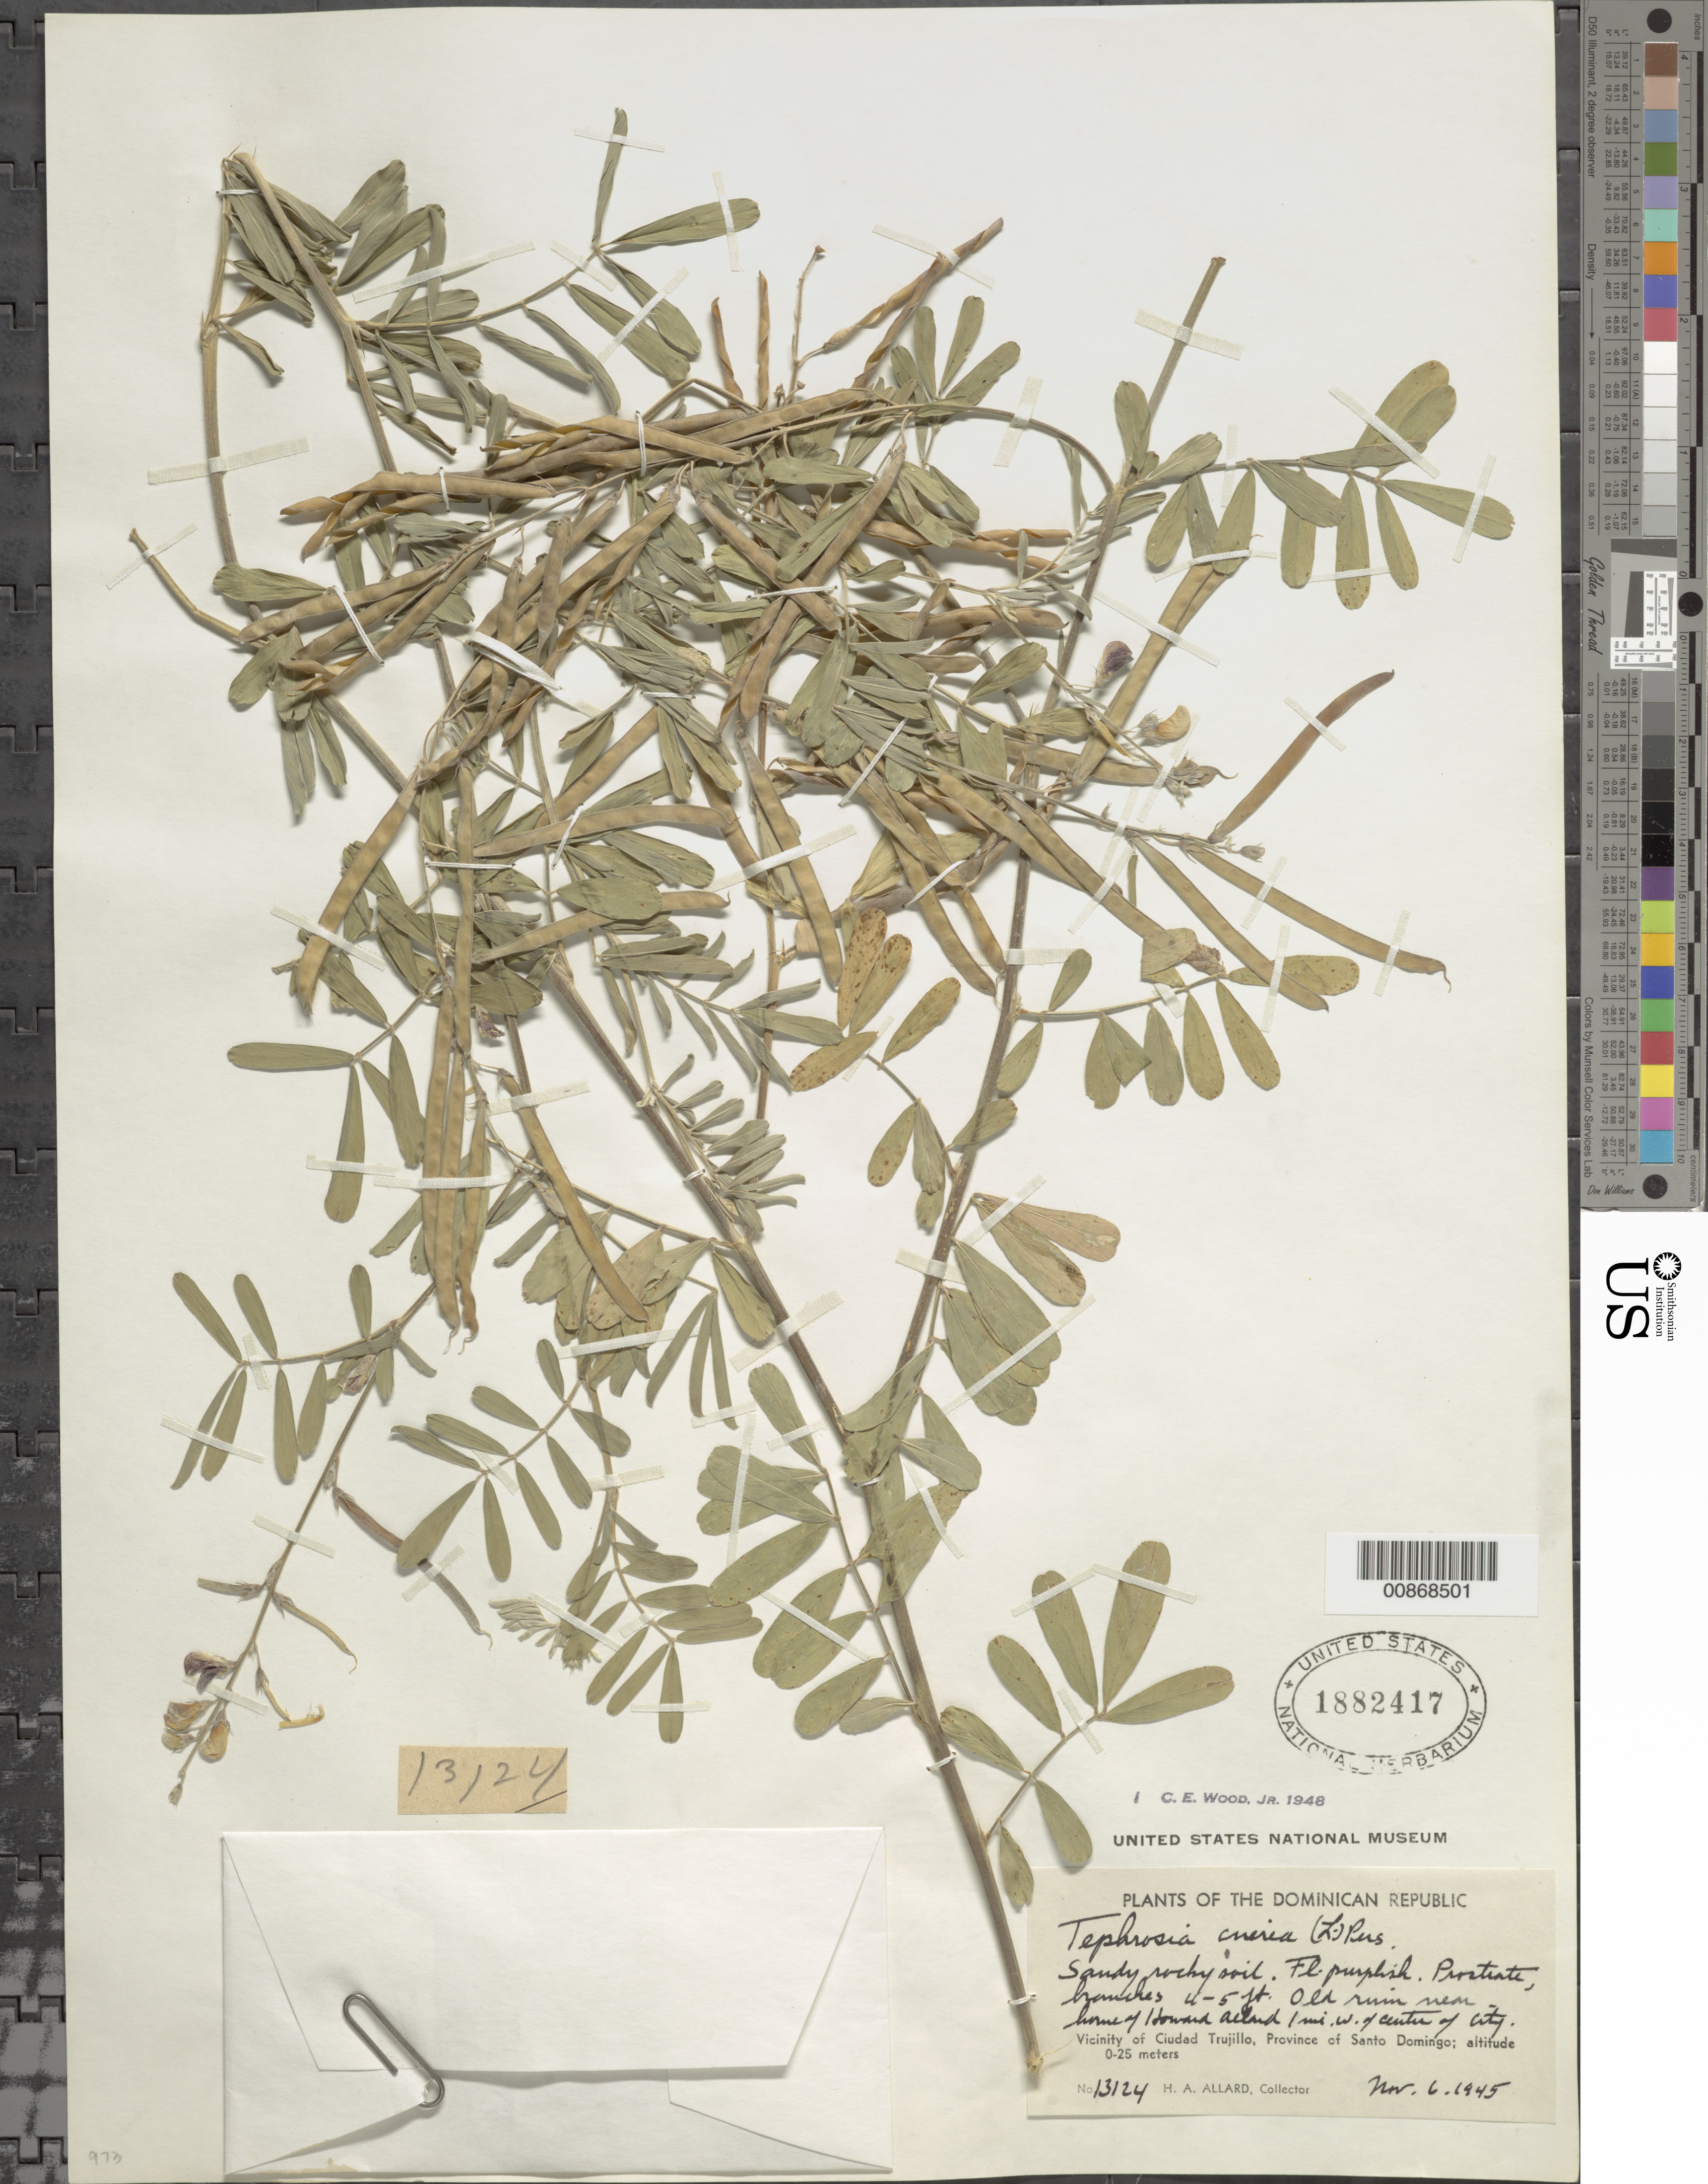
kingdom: Plantae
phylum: Tracheophyta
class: Magnoliopsida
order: Fabales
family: Fabaceae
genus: Tephrosia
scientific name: Tephrosia cinerea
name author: (L.) Pers.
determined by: Wood, C. E., Jr.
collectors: H. A. Allard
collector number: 13124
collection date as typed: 06 Nov 1945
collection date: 1945-11-06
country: Dominican Republic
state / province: Distrito Nacional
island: Hispaniola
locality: Vicinity of Ciudad Trujillo, Province of Santo Domingo (obsolete). Old ruin near home of Howard Allard's, 1 mi. W of center of city.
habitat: Sandy rocky soil.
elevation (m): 0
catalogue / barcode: US 1882417